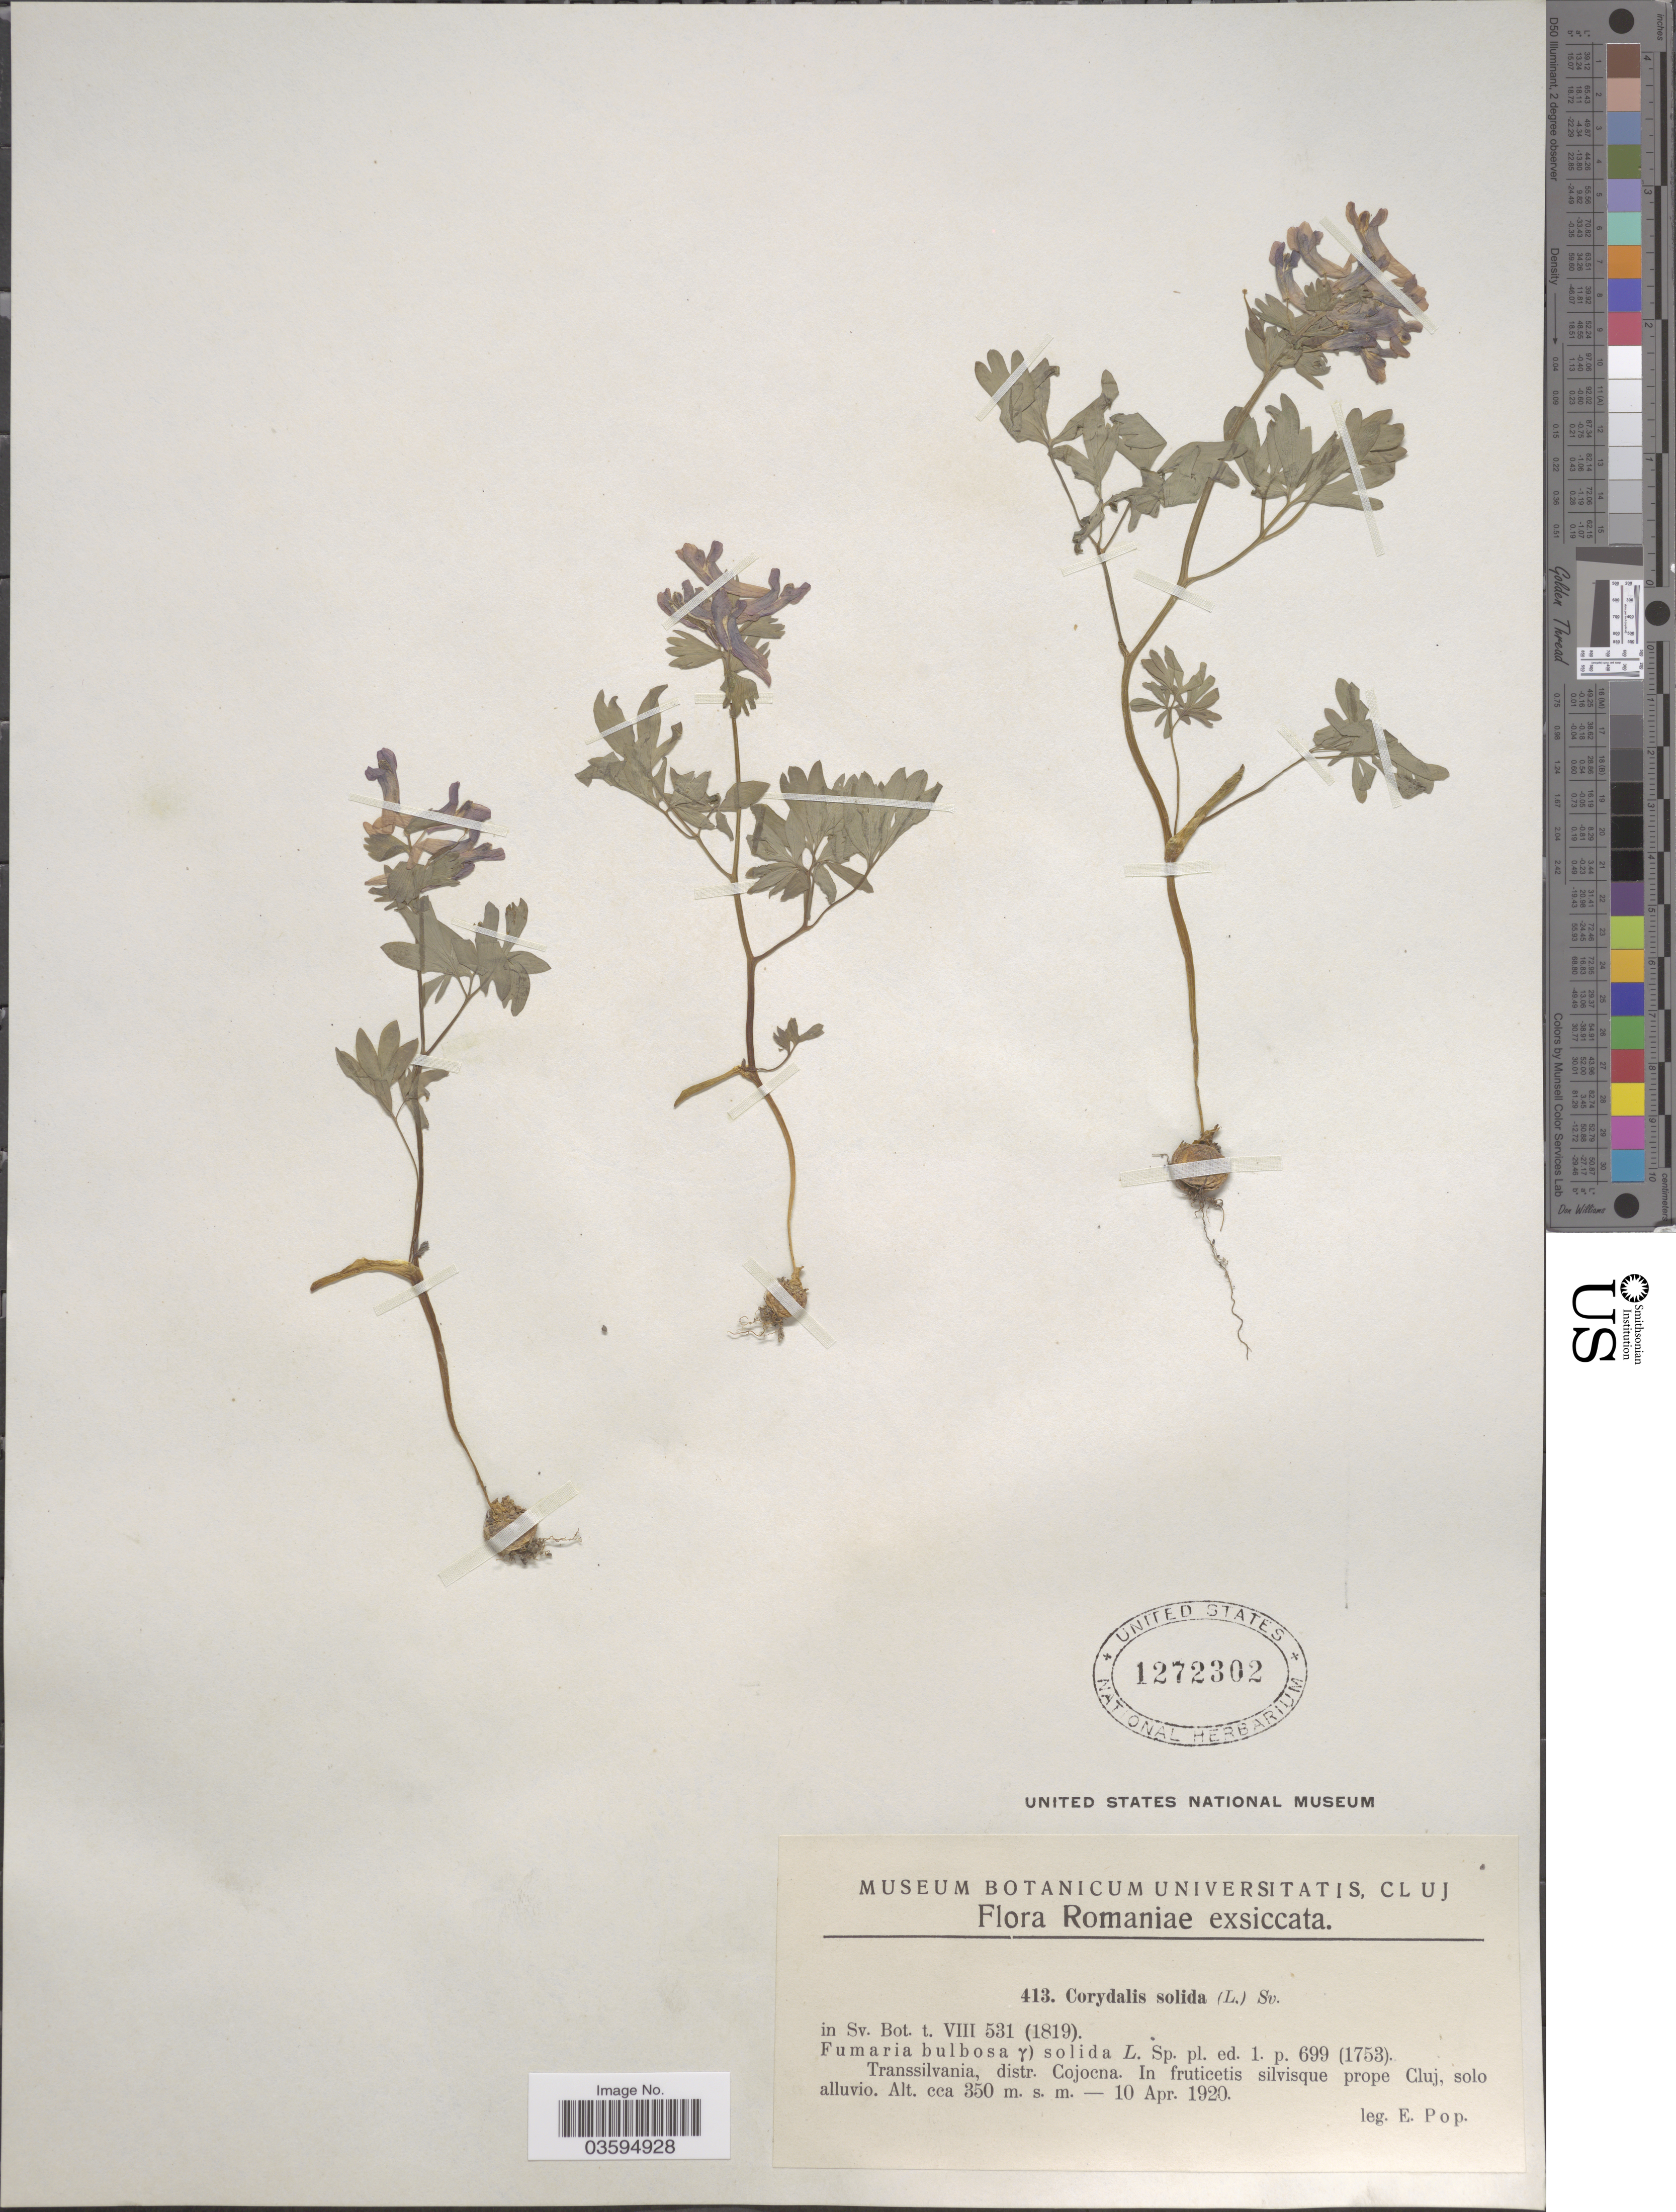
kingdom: Plantae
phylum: Tracheophyta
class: Magnoliopsida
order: Ranunculales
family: Papaveraceae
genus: Corydalis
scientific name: Corydalis solida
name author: (L.) Clairv.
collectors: E. Pop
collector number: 413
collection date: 1920-04-10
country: Romania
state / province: Cluj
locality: Transsilvania, distr. Cojocna. In fruticetis silvisque prope Cluj.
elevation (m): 350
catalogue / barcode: US 1272302